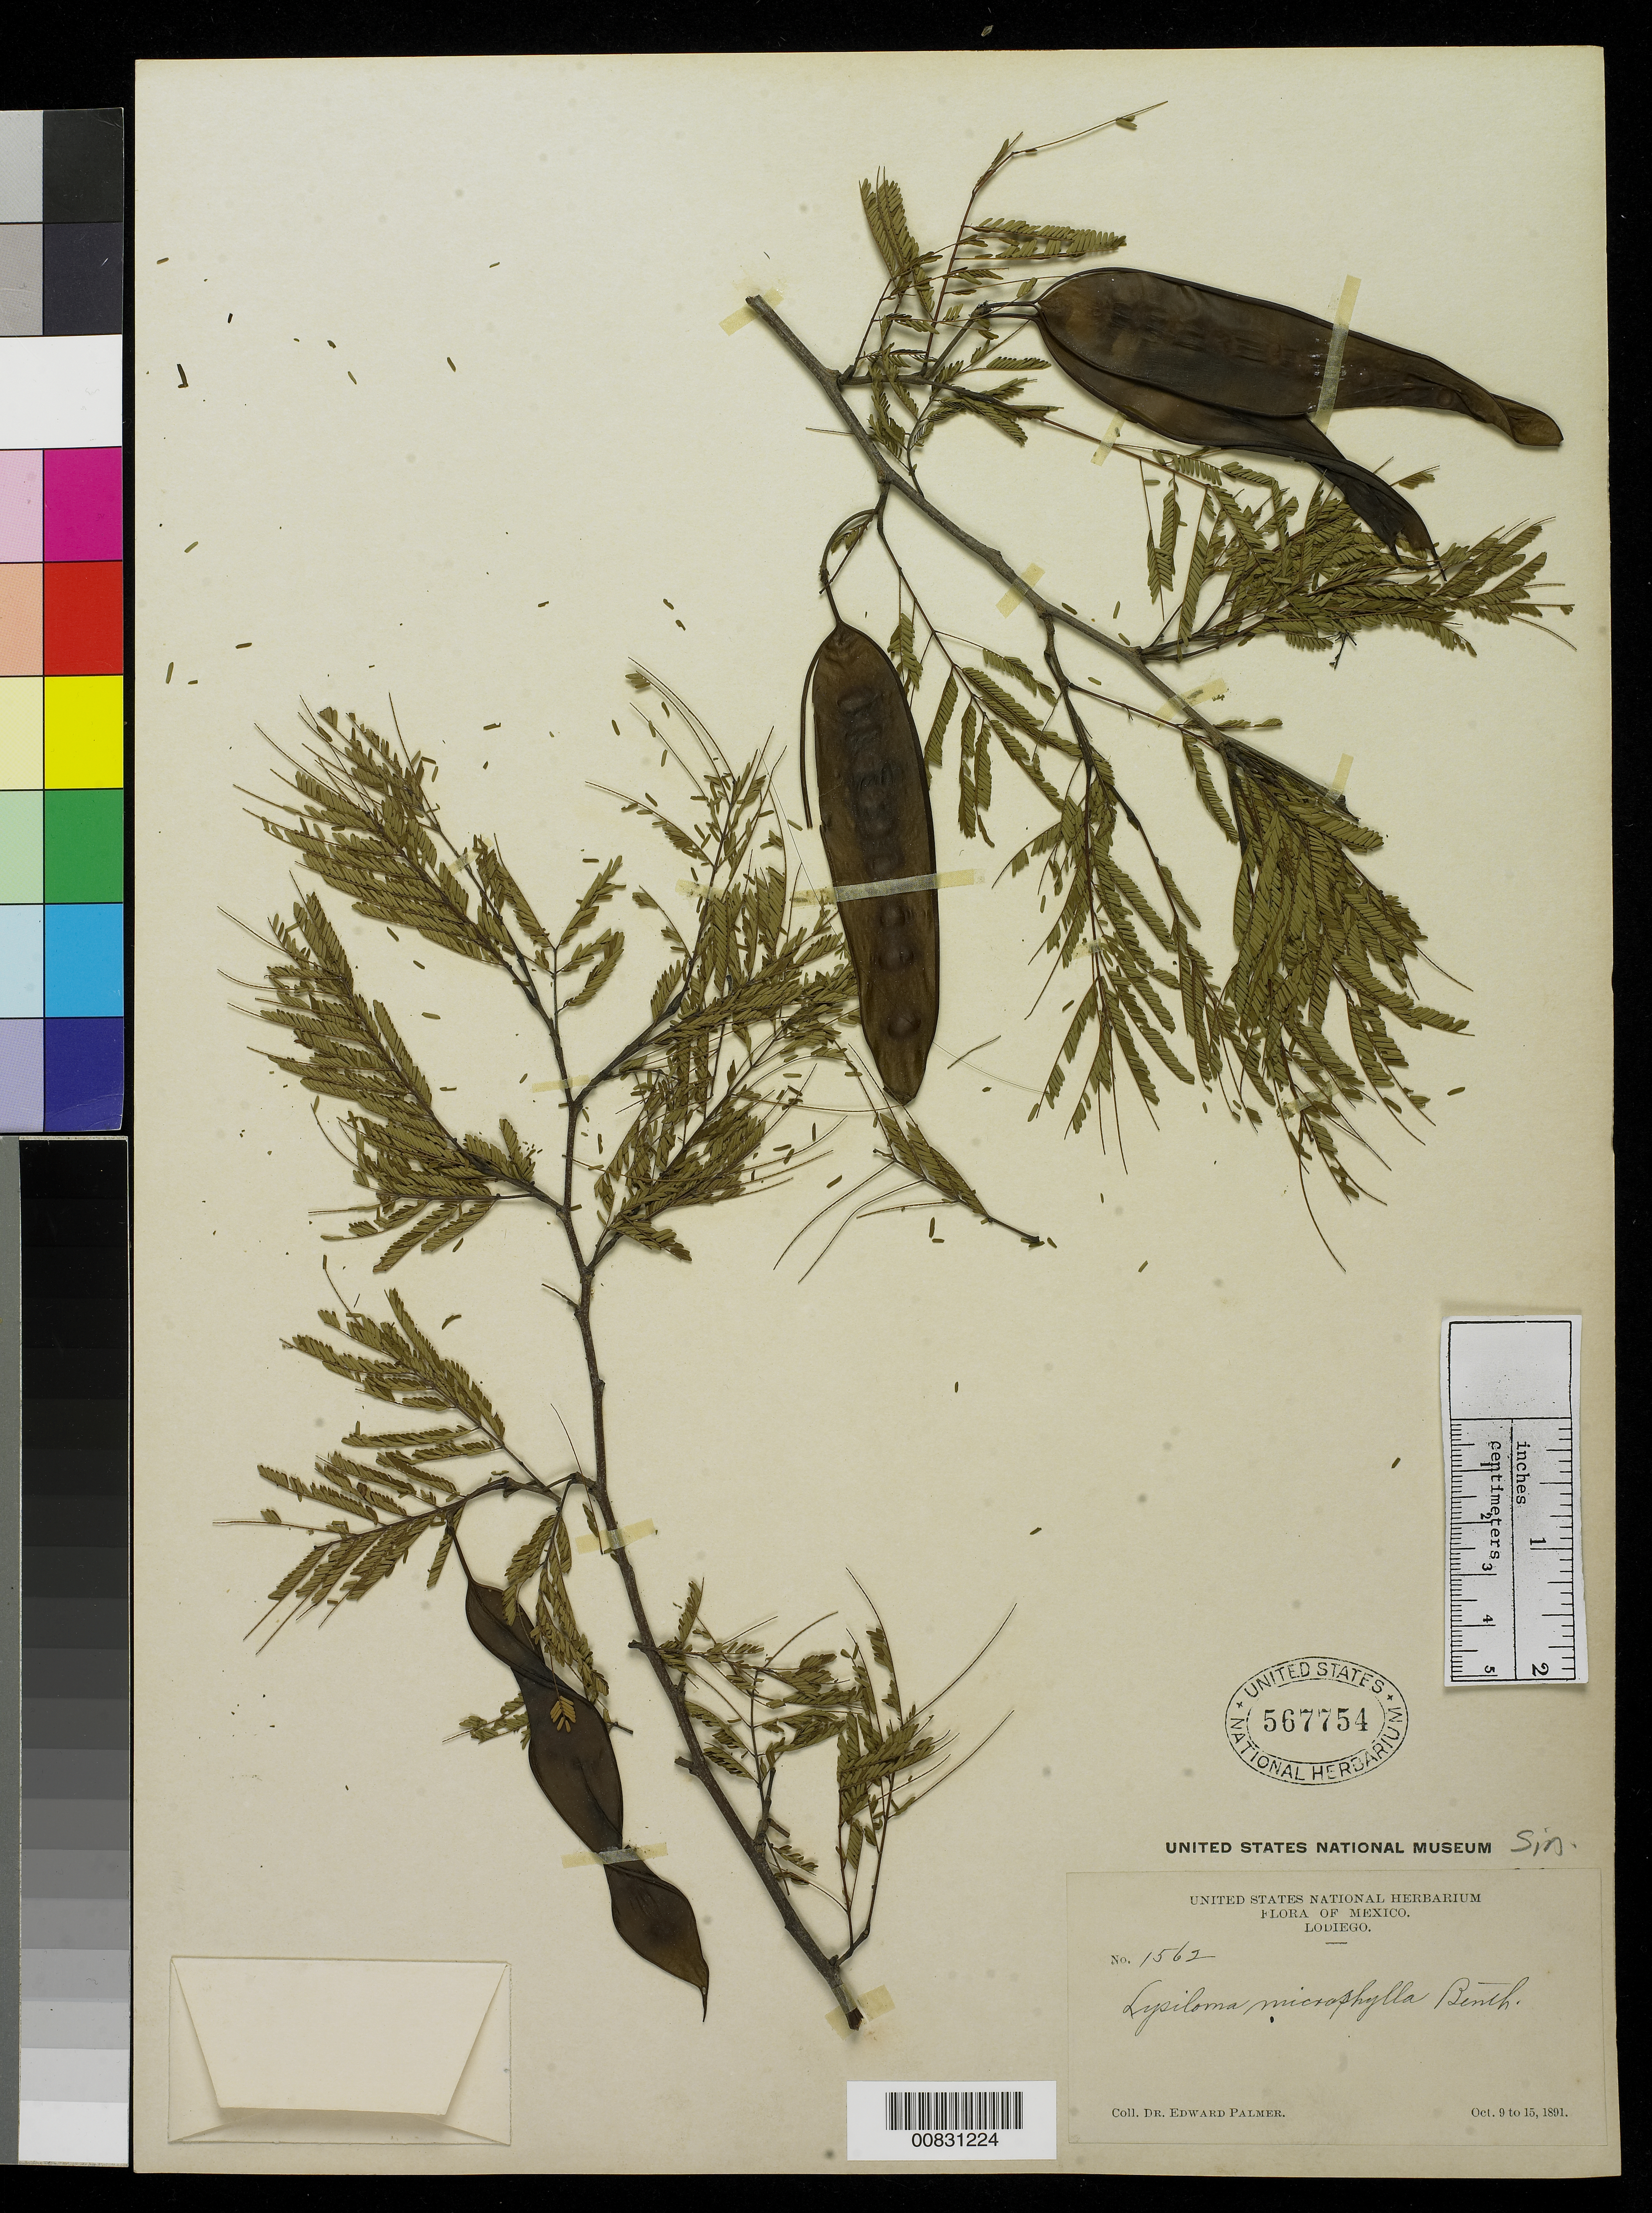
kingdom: Plantae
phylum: Tracheophyta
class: Magnoliopsida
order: Fabales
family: Fabaceae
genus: Lysiloma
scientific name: Lysiloma microphyllum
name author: Benth.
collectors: E. Palmer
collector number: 1562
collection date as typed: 09 Oct 1891 to 15 Oct 1891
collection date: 1891-10-09/1891-10-15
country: Mexico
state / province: Sinaloa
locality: Lodiego, Sinaloa.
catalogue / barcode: US 567754